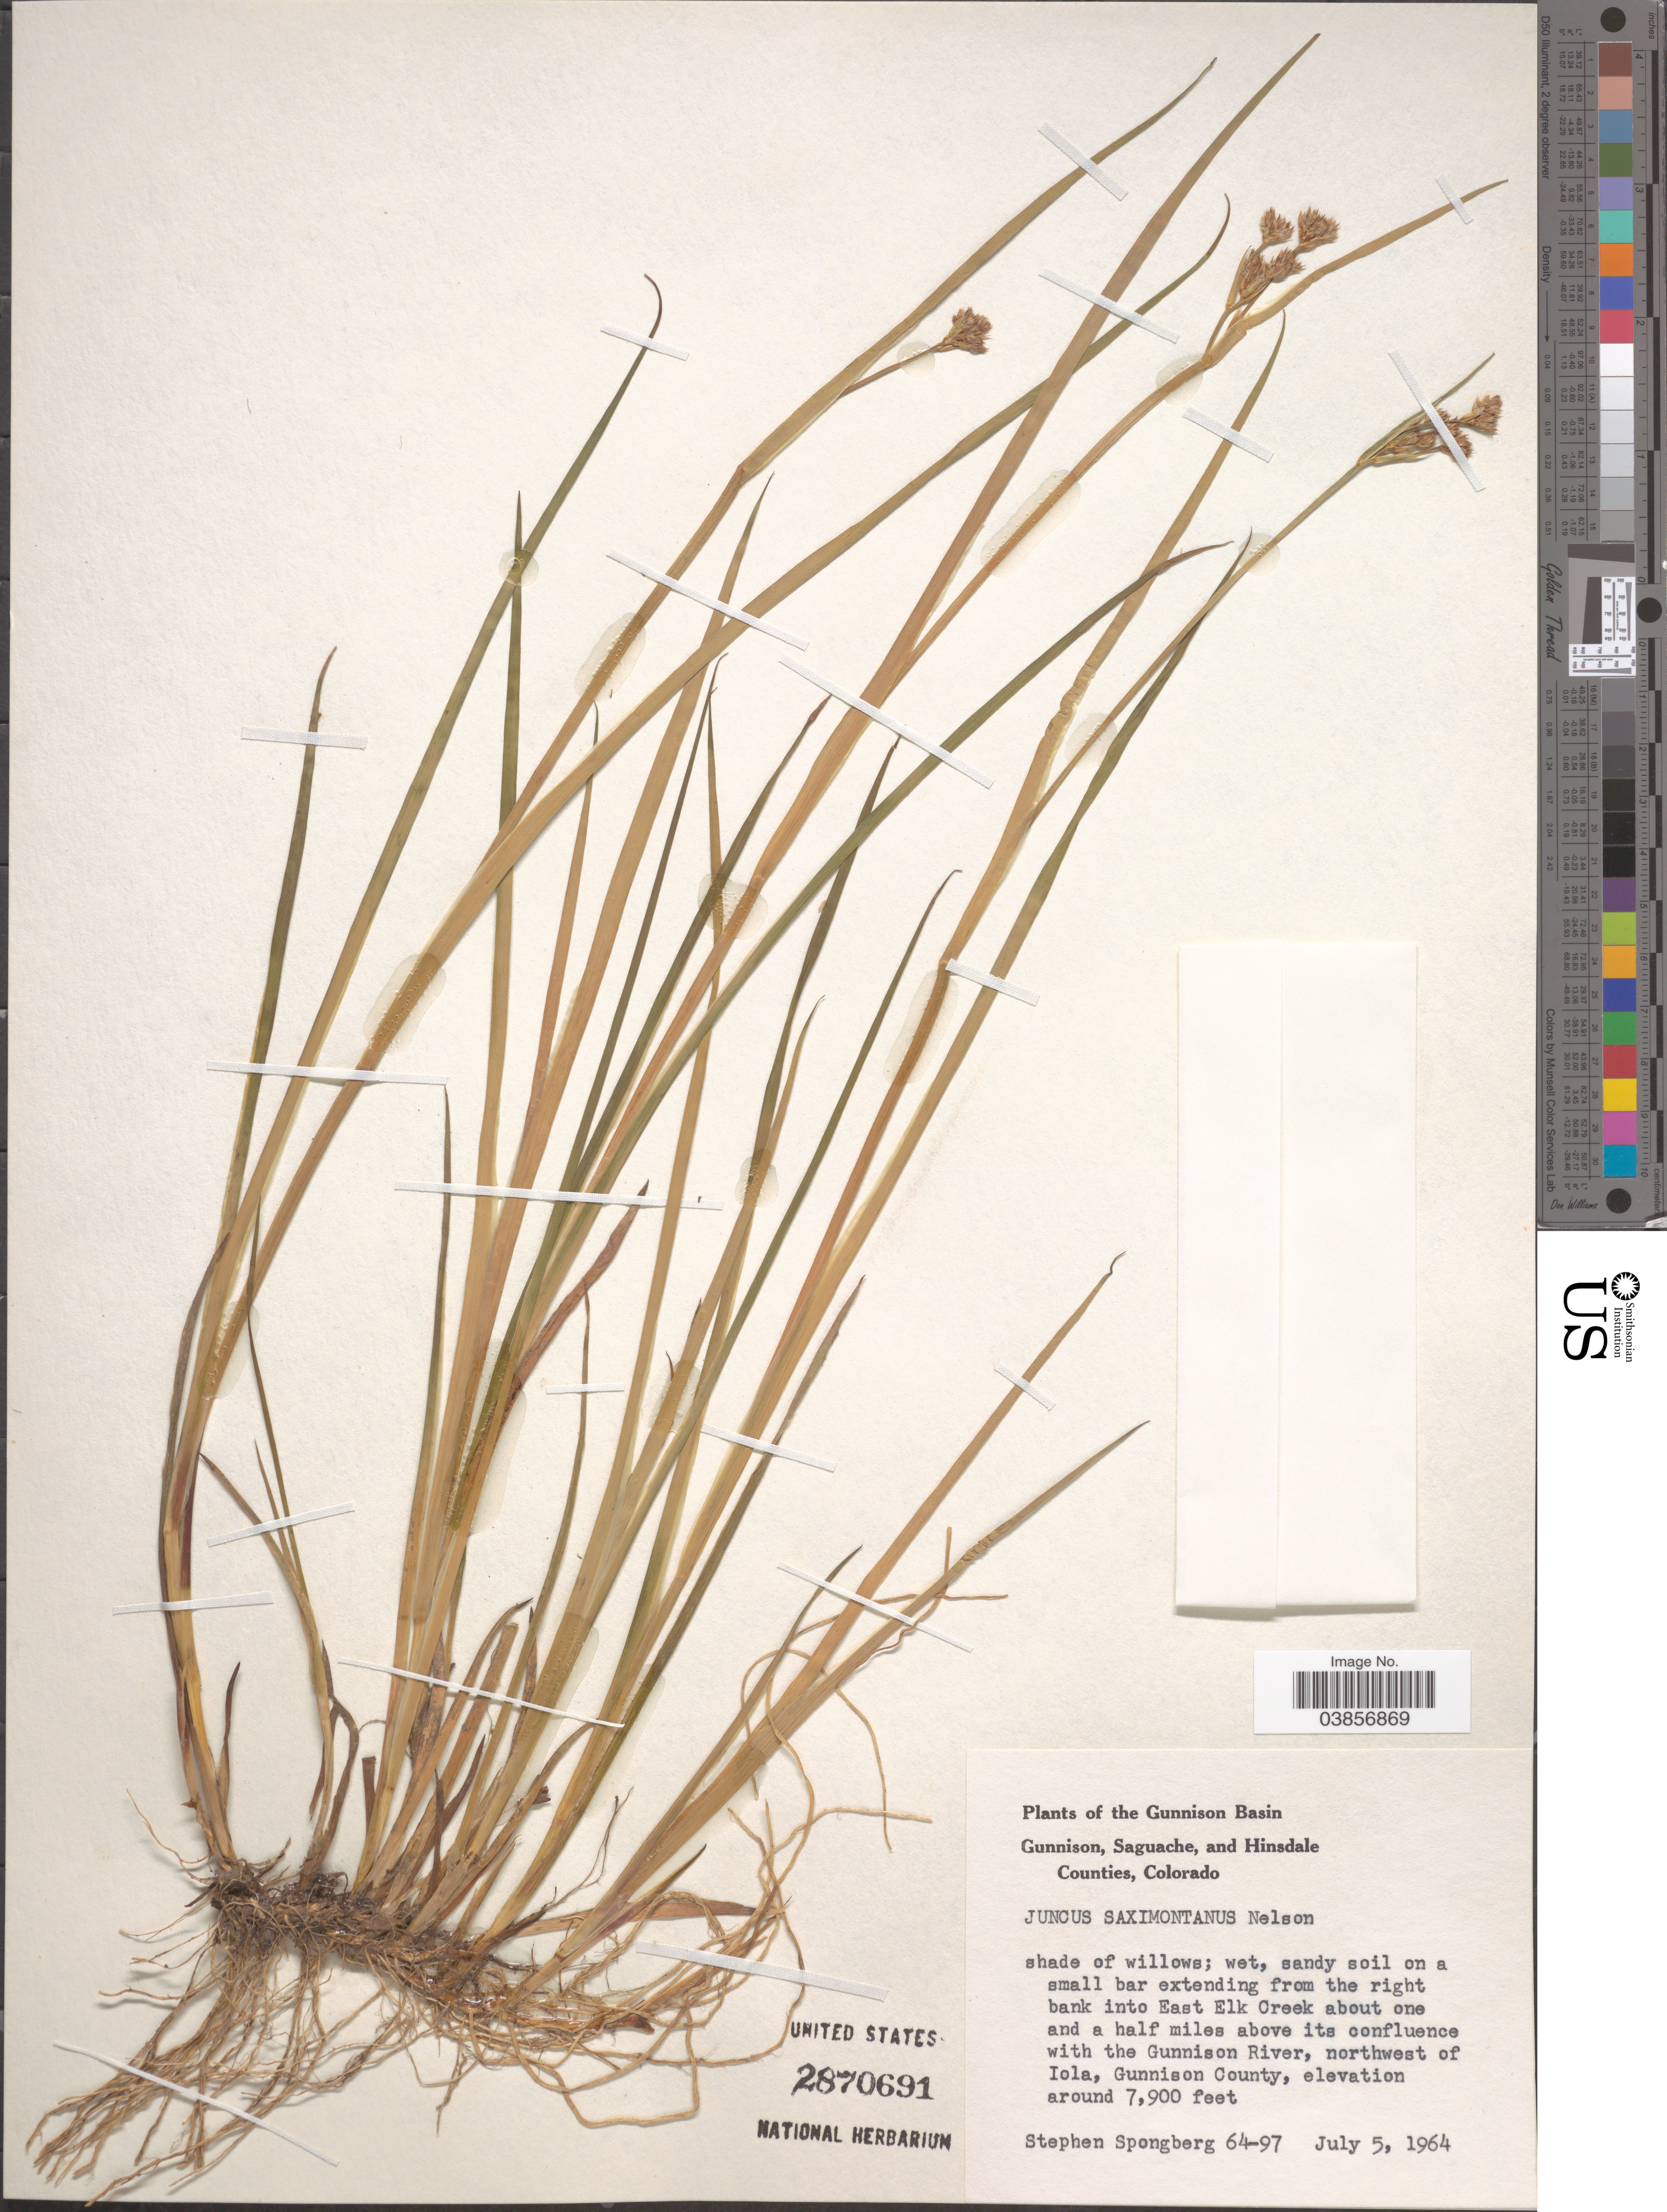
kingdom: Plantae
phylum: Tracheophyta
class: Liliopsida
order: Poales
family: Juncaceae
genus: Juncus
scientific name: Juncus saximontanus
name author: A. Nelson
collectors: S. A.Spongberg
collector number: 64-97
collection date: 1964-07-05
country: United States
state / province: Colorado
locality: The Gunnison Basin. From the right bank into East Elk Creek about one and a half miles above its confluence with the Gunnison River, northwest of Iola, Gunnison County.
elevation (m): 2408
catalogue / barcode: US 2870691